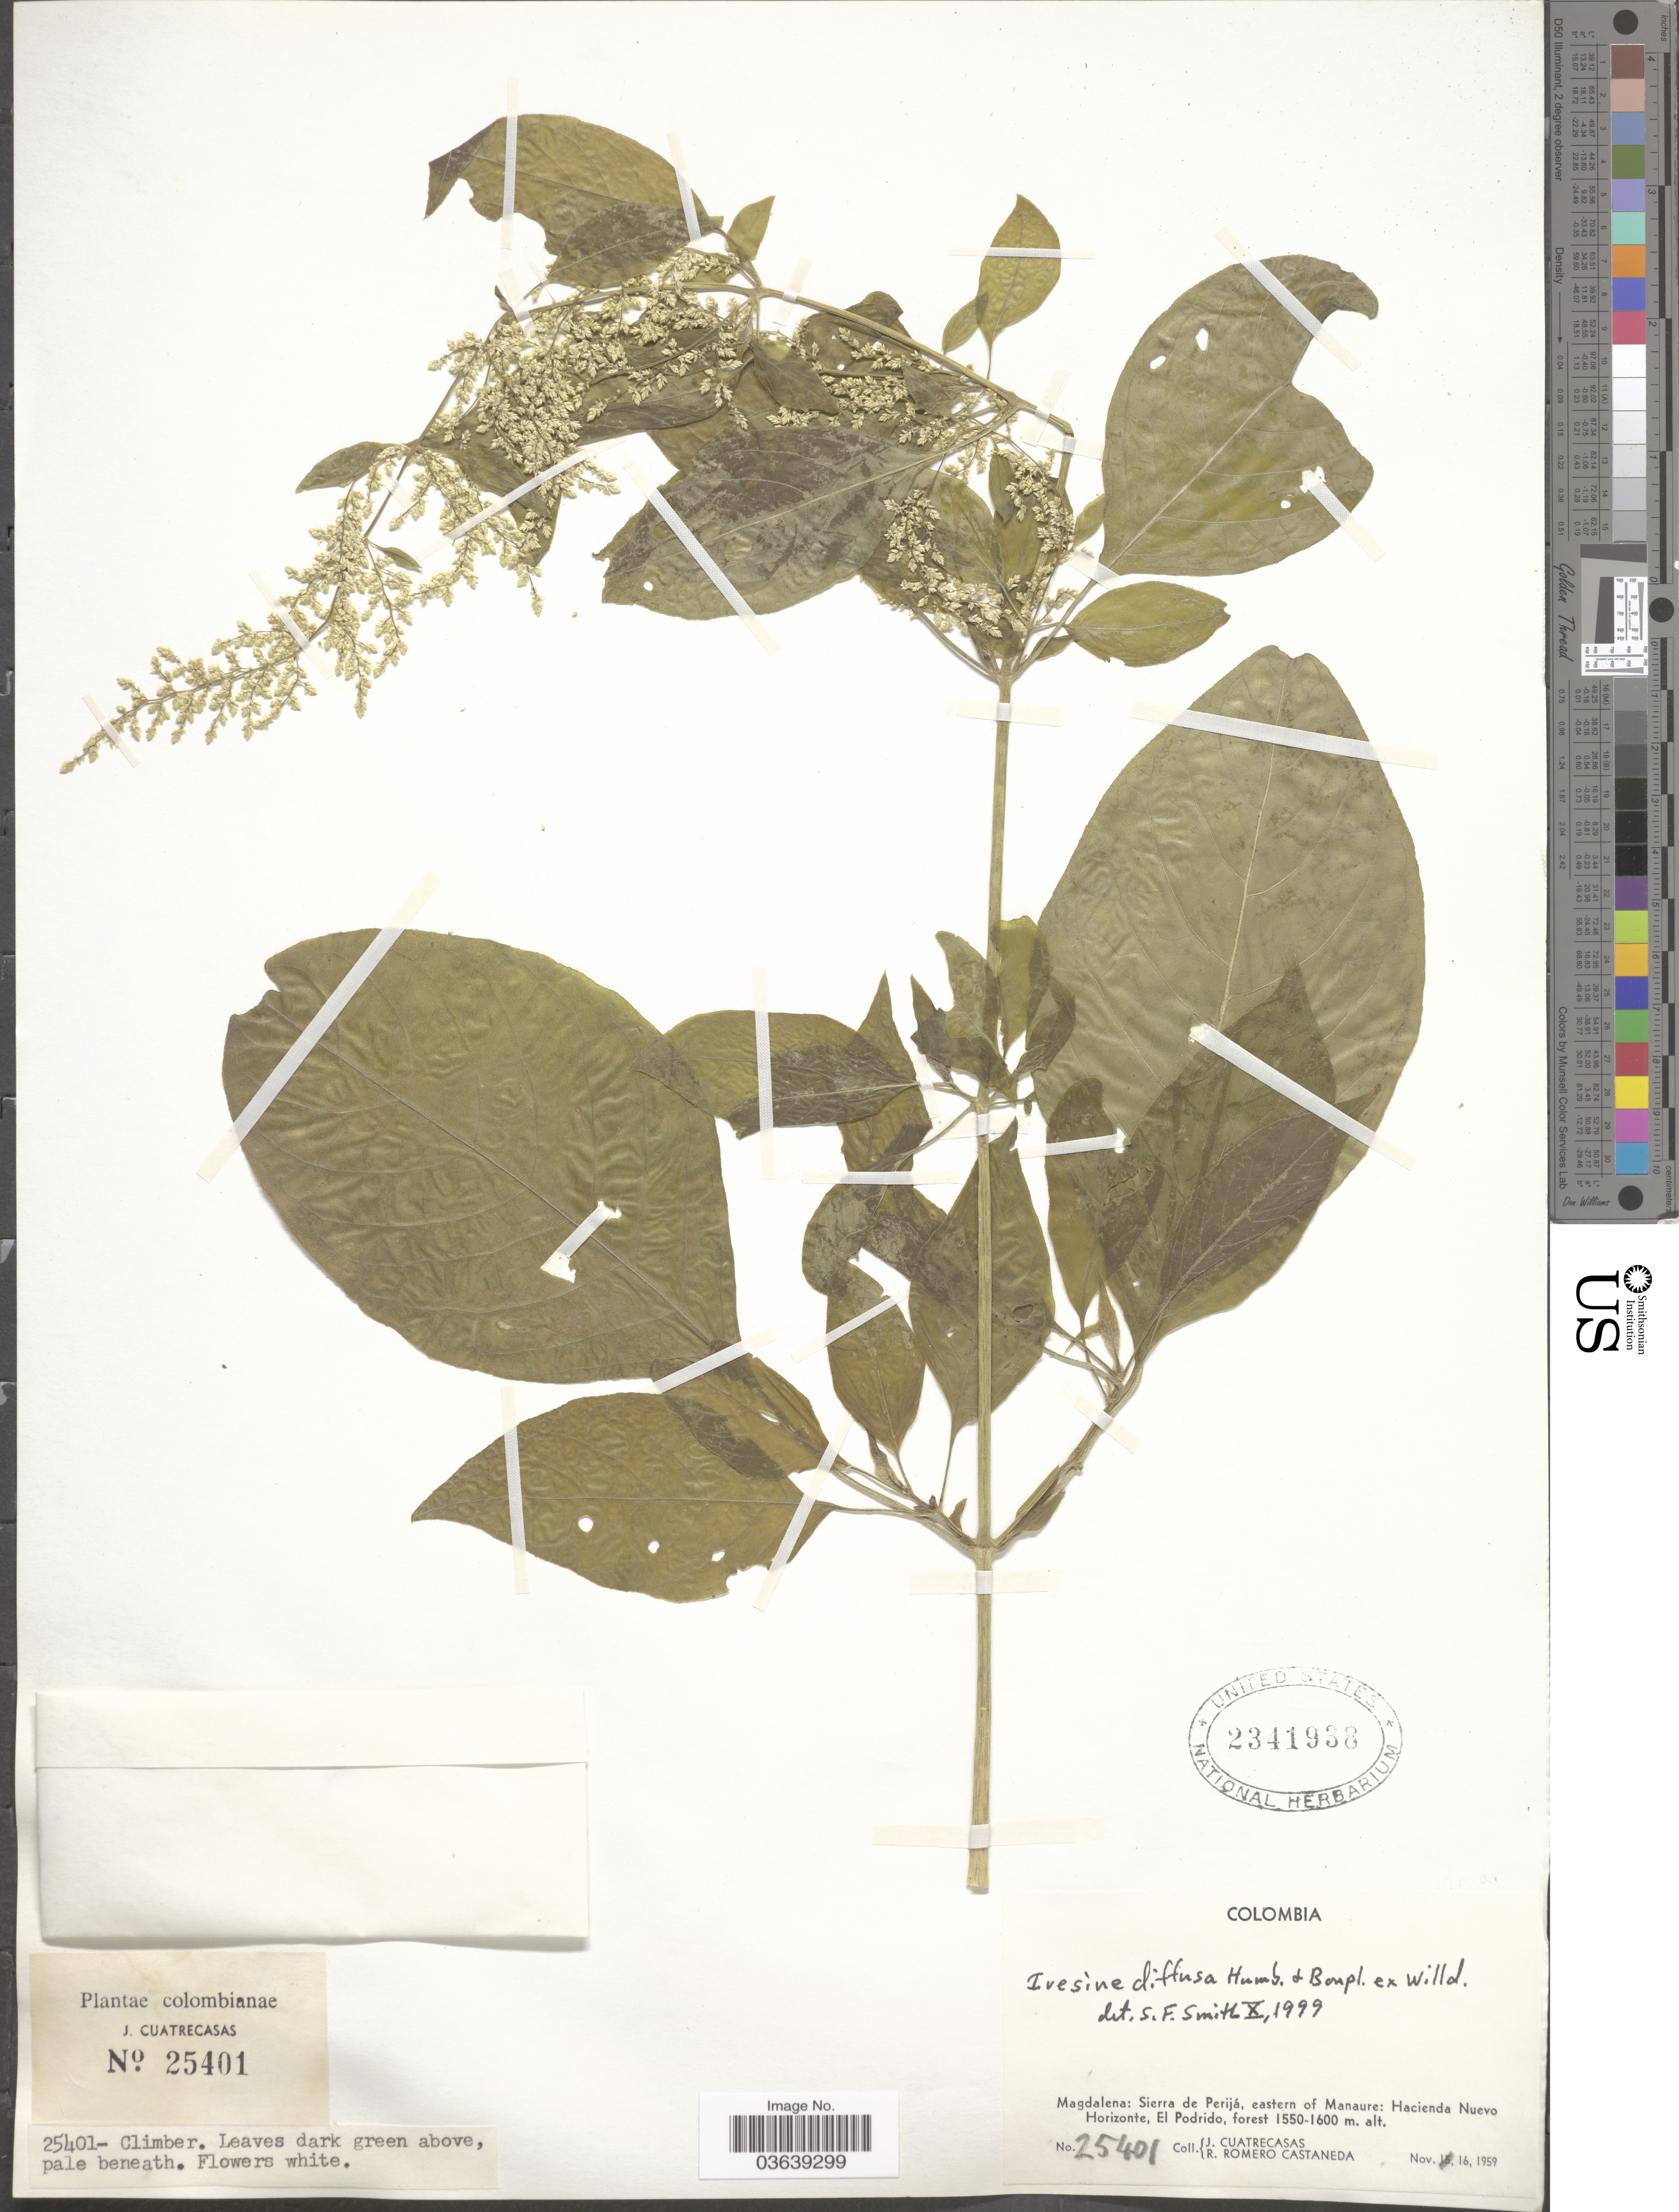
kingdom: Plantae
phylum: Tracheophyta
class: Magnoliopsida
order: Caryophyllales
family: Amaranthaceae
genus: Iresine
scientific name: Iresine diffusa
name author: Humb. & Bonpl. ex Willd.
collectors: J. Cuatrecasas & R. Romero Castañeda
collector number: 25401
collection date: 1959-11-16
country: Colombia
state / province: Magdalena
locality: Sierra de Perijá, eastern of Manaure: Hacienda Nuevo Horizonte, El Podrido.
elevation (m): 1550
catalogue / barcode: US 2341938